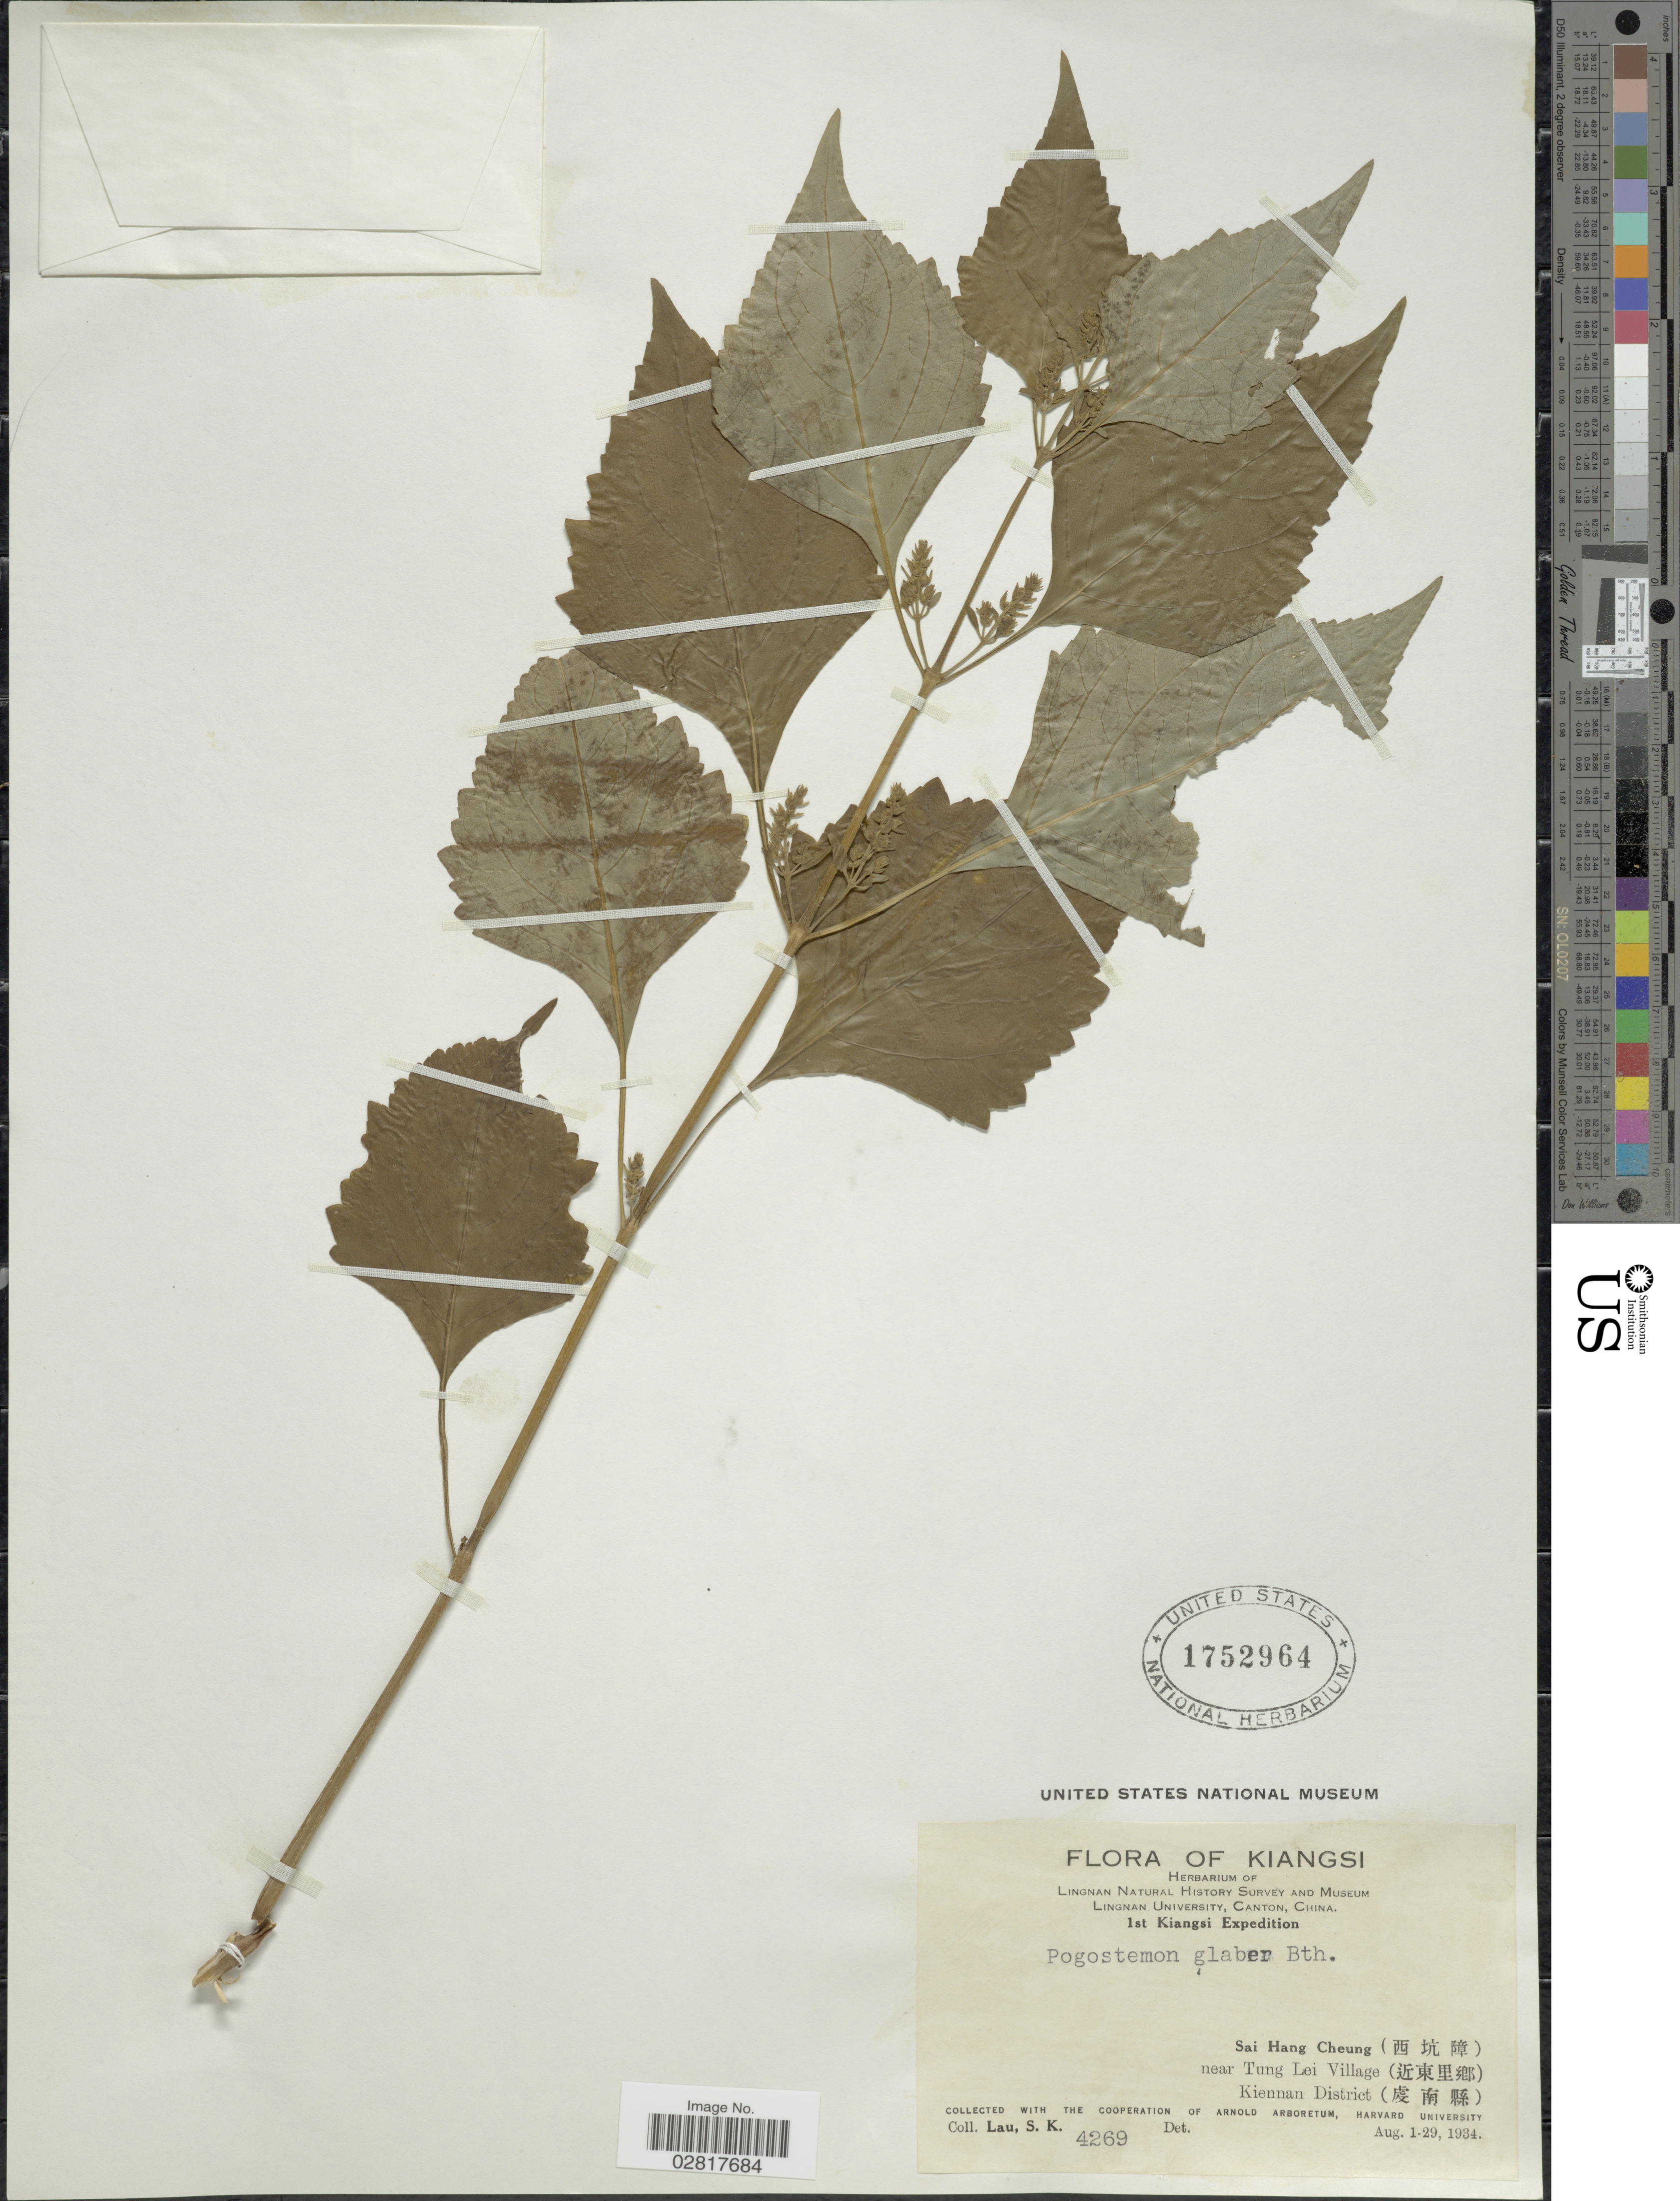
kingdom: Plantae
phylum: Tracheophyta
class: Magnoliopsida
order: Lamiales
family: Lamiaceae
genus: Pogostemon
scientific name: Pogostemon glaber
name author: Benth.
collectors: S. K. Lau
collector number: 4269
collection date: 1934-08-01/1934-08-29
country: China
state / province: Jiangxi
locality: Kiangsi. Sai Hang Cheung near Tung Lei Village, Kiennan District.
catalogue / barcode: US 1752964